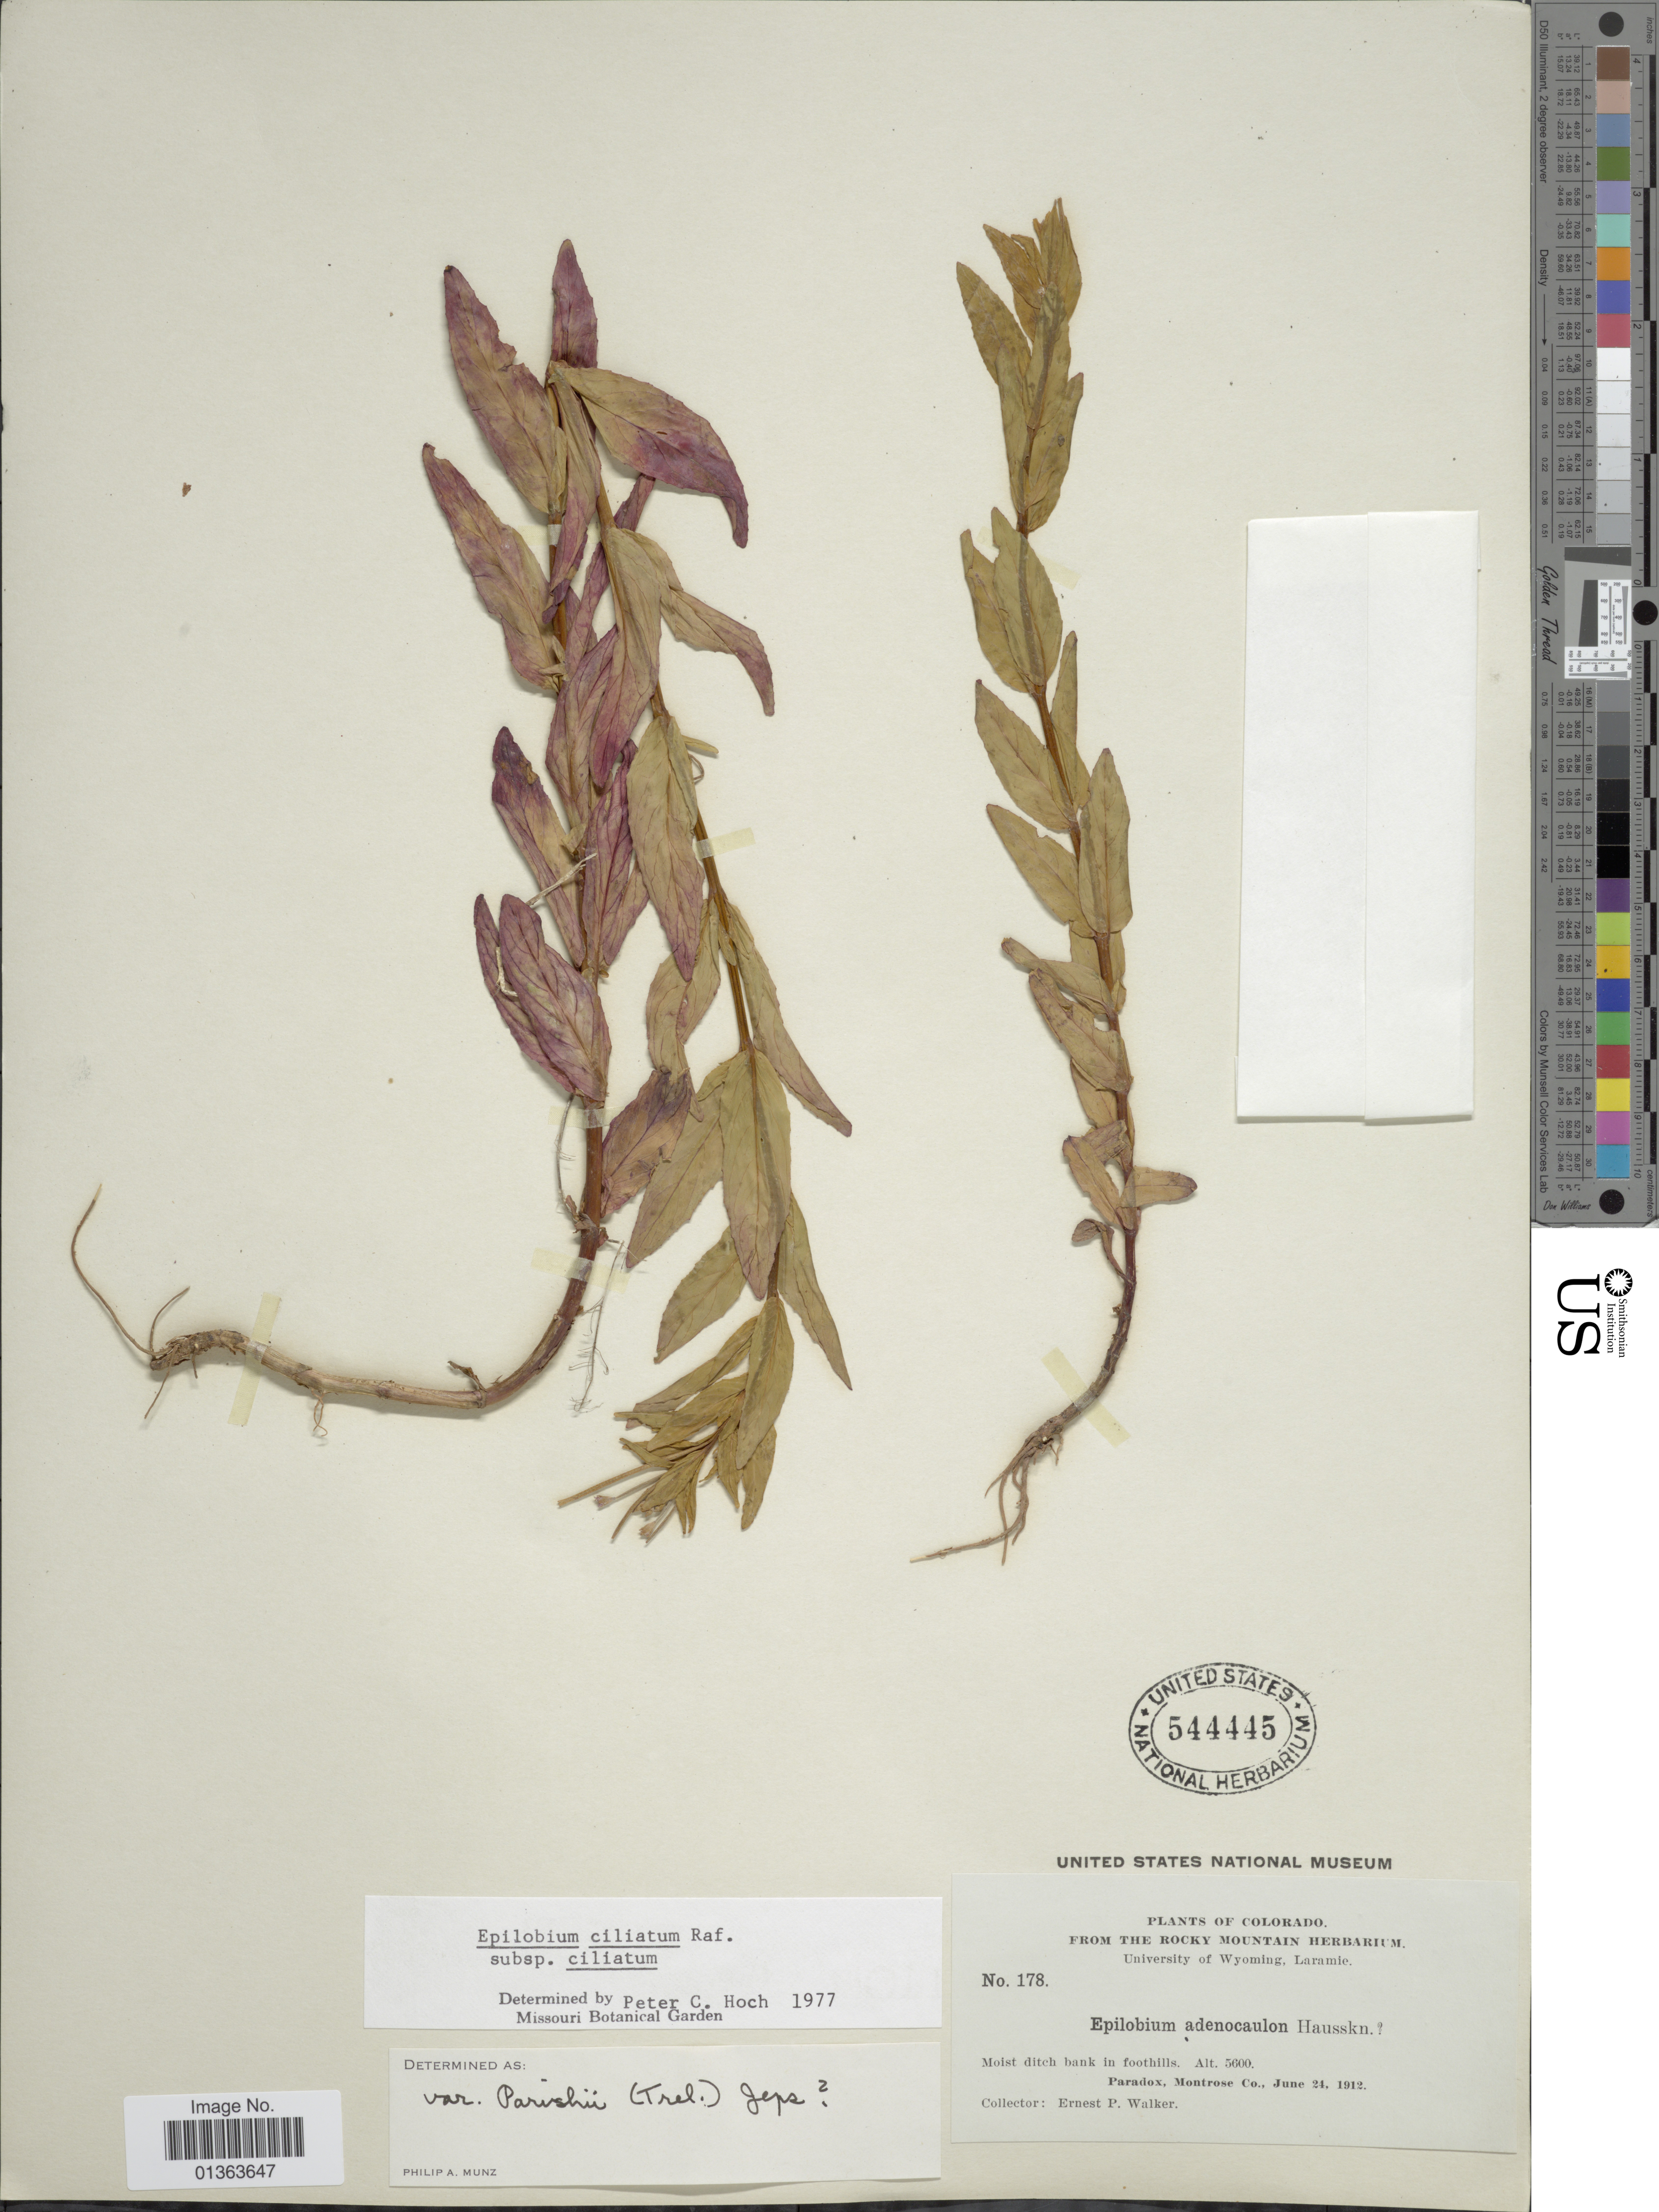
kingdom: Plantae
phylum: Tracheophyta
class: Magnoliopsida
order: Myrtales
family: Onagraceae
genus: Epilobium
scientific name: Epilobium ciliatum subsp. ciliatum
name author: Raf.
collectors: E. P. Walker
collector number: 178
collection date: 1912-06-24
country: United States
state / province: Colorado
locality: Paradox, Montrose Co.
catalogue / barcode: US 544445